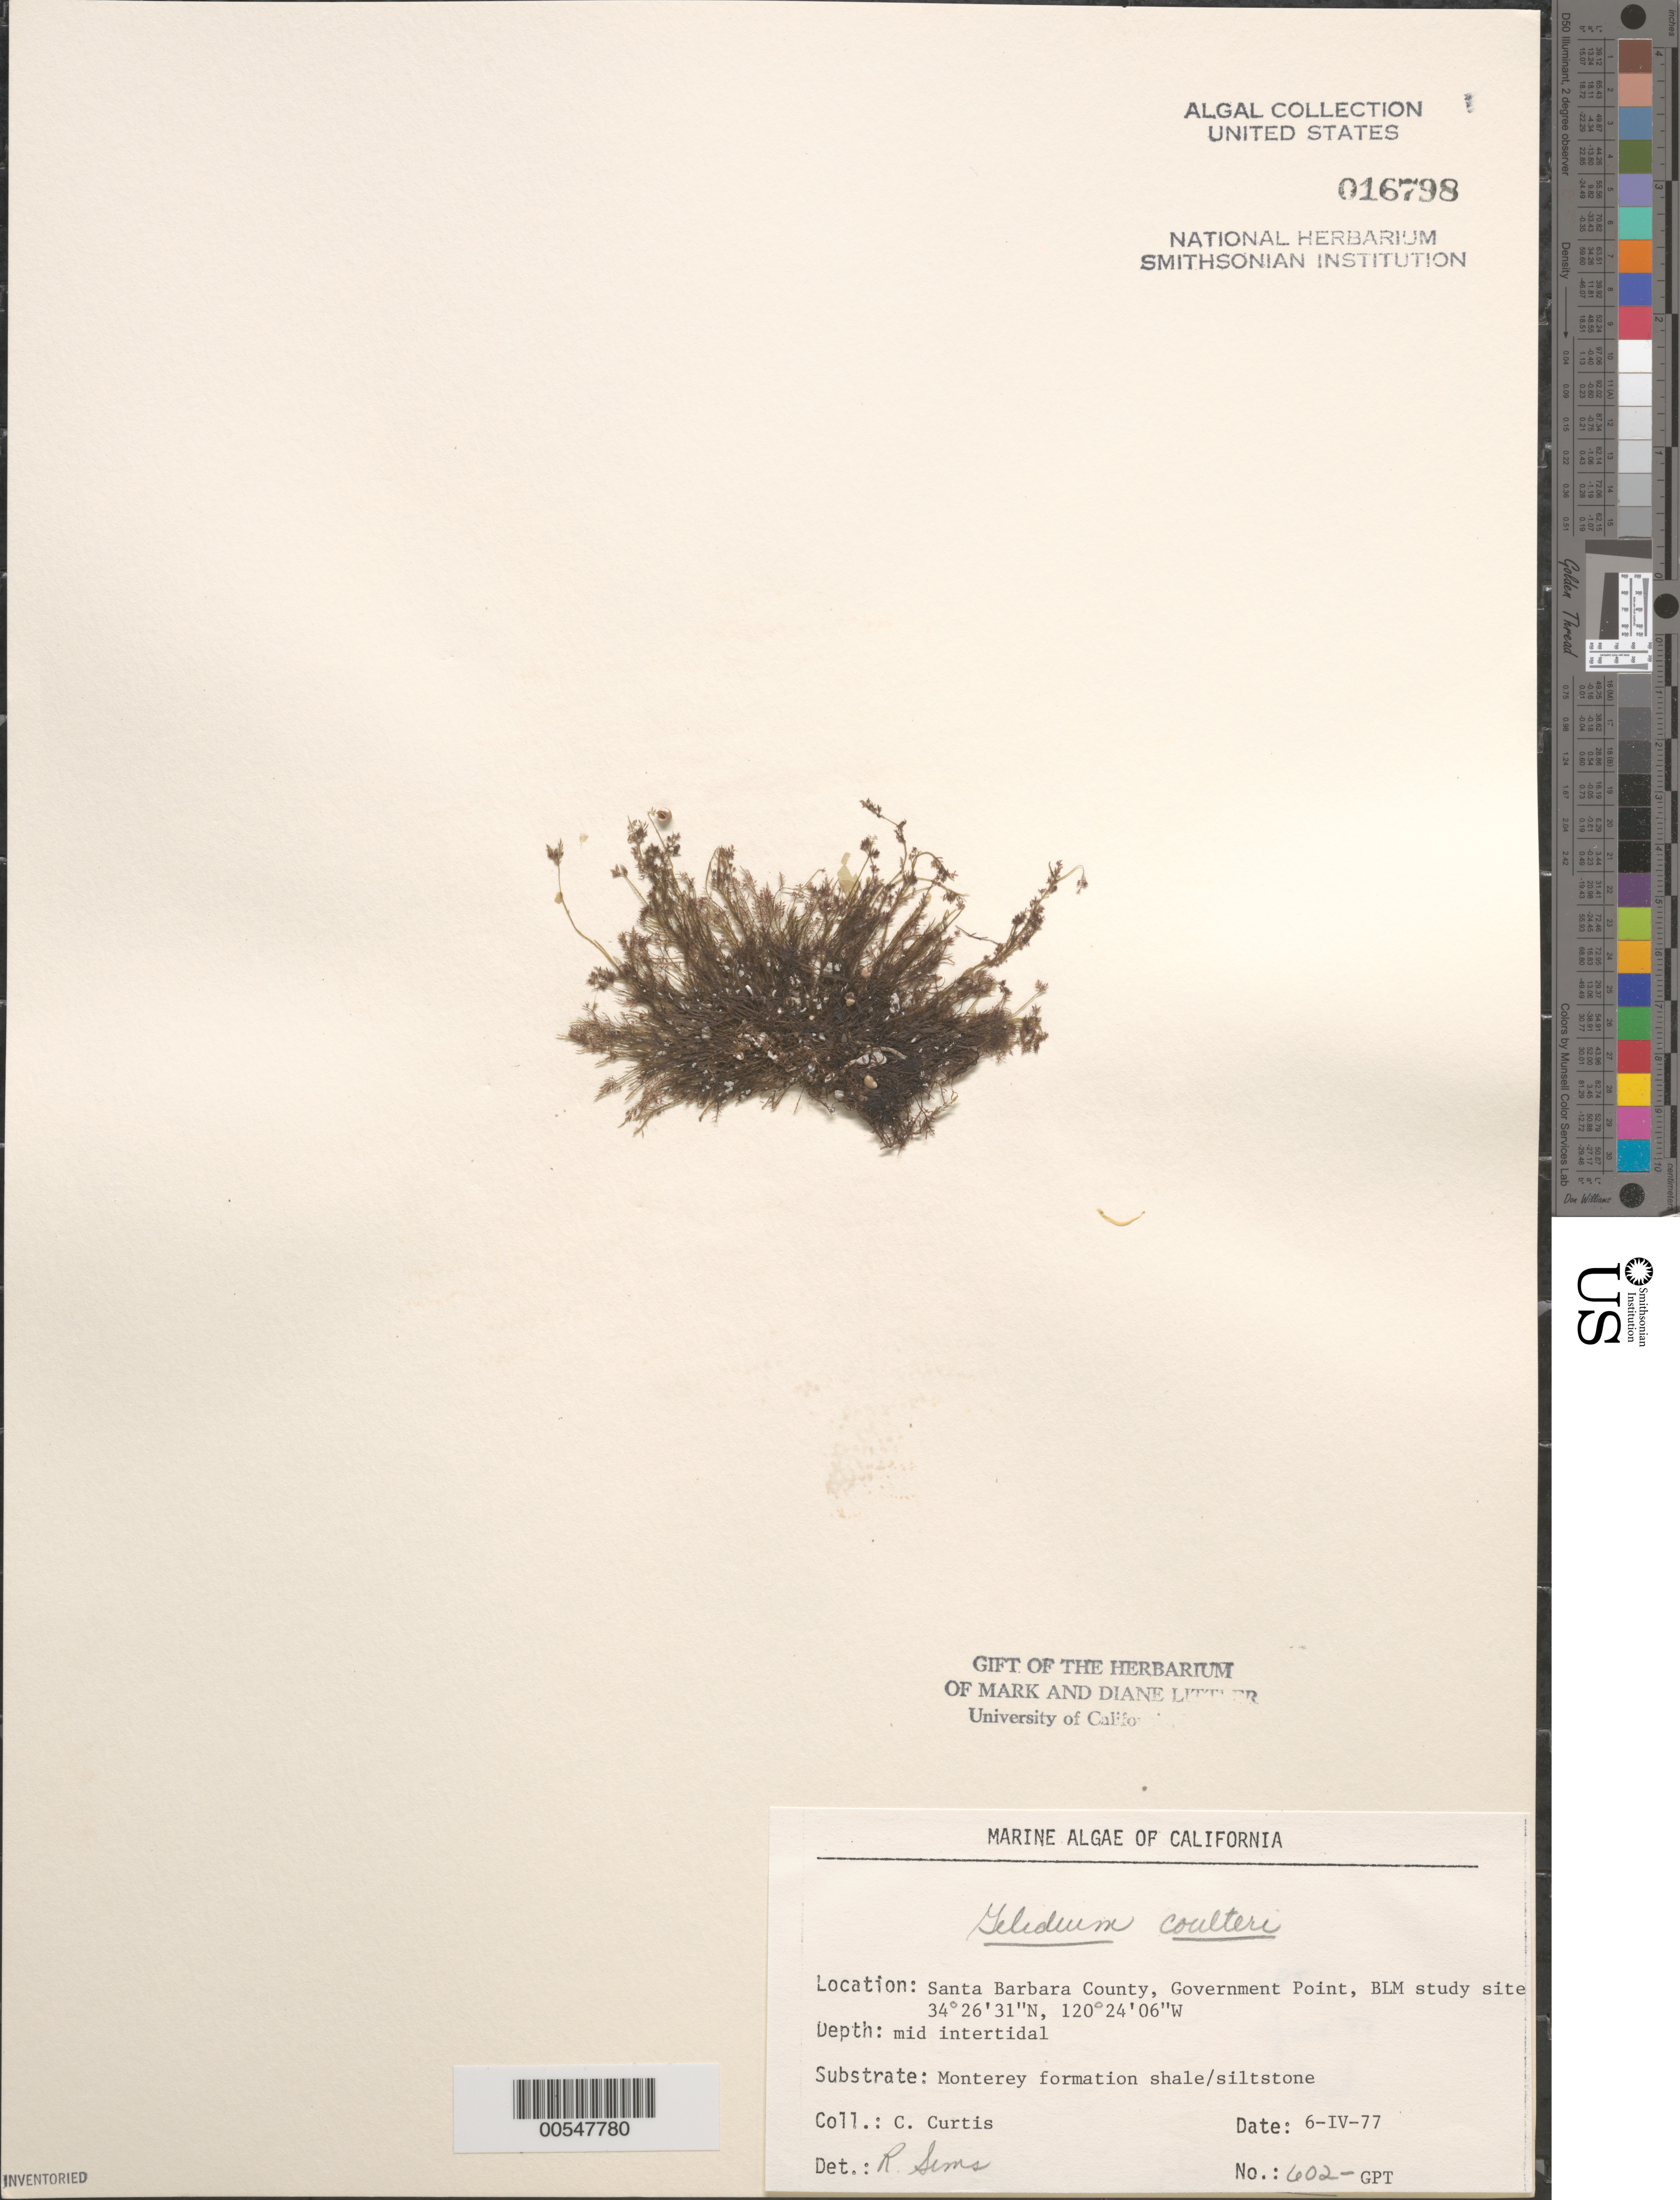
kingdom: Plantae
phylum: Rhodophyta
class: Florideophyceae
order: Gelidiales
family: Gelidiaceae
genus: Gelidium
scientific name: Gelidium coulteri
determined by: Sims, Robert H.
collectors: C. Curtis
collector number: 602-gpt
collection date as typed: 06 Apr 1977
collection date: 1977-04-06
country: United States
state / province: California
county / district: Santa Barbara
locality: Government Point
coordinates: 34 26'31"N, 120 24'06"W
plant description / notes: BLM-SOCALBIGHT Rocky Intertidal Survey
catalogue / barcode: US 16798